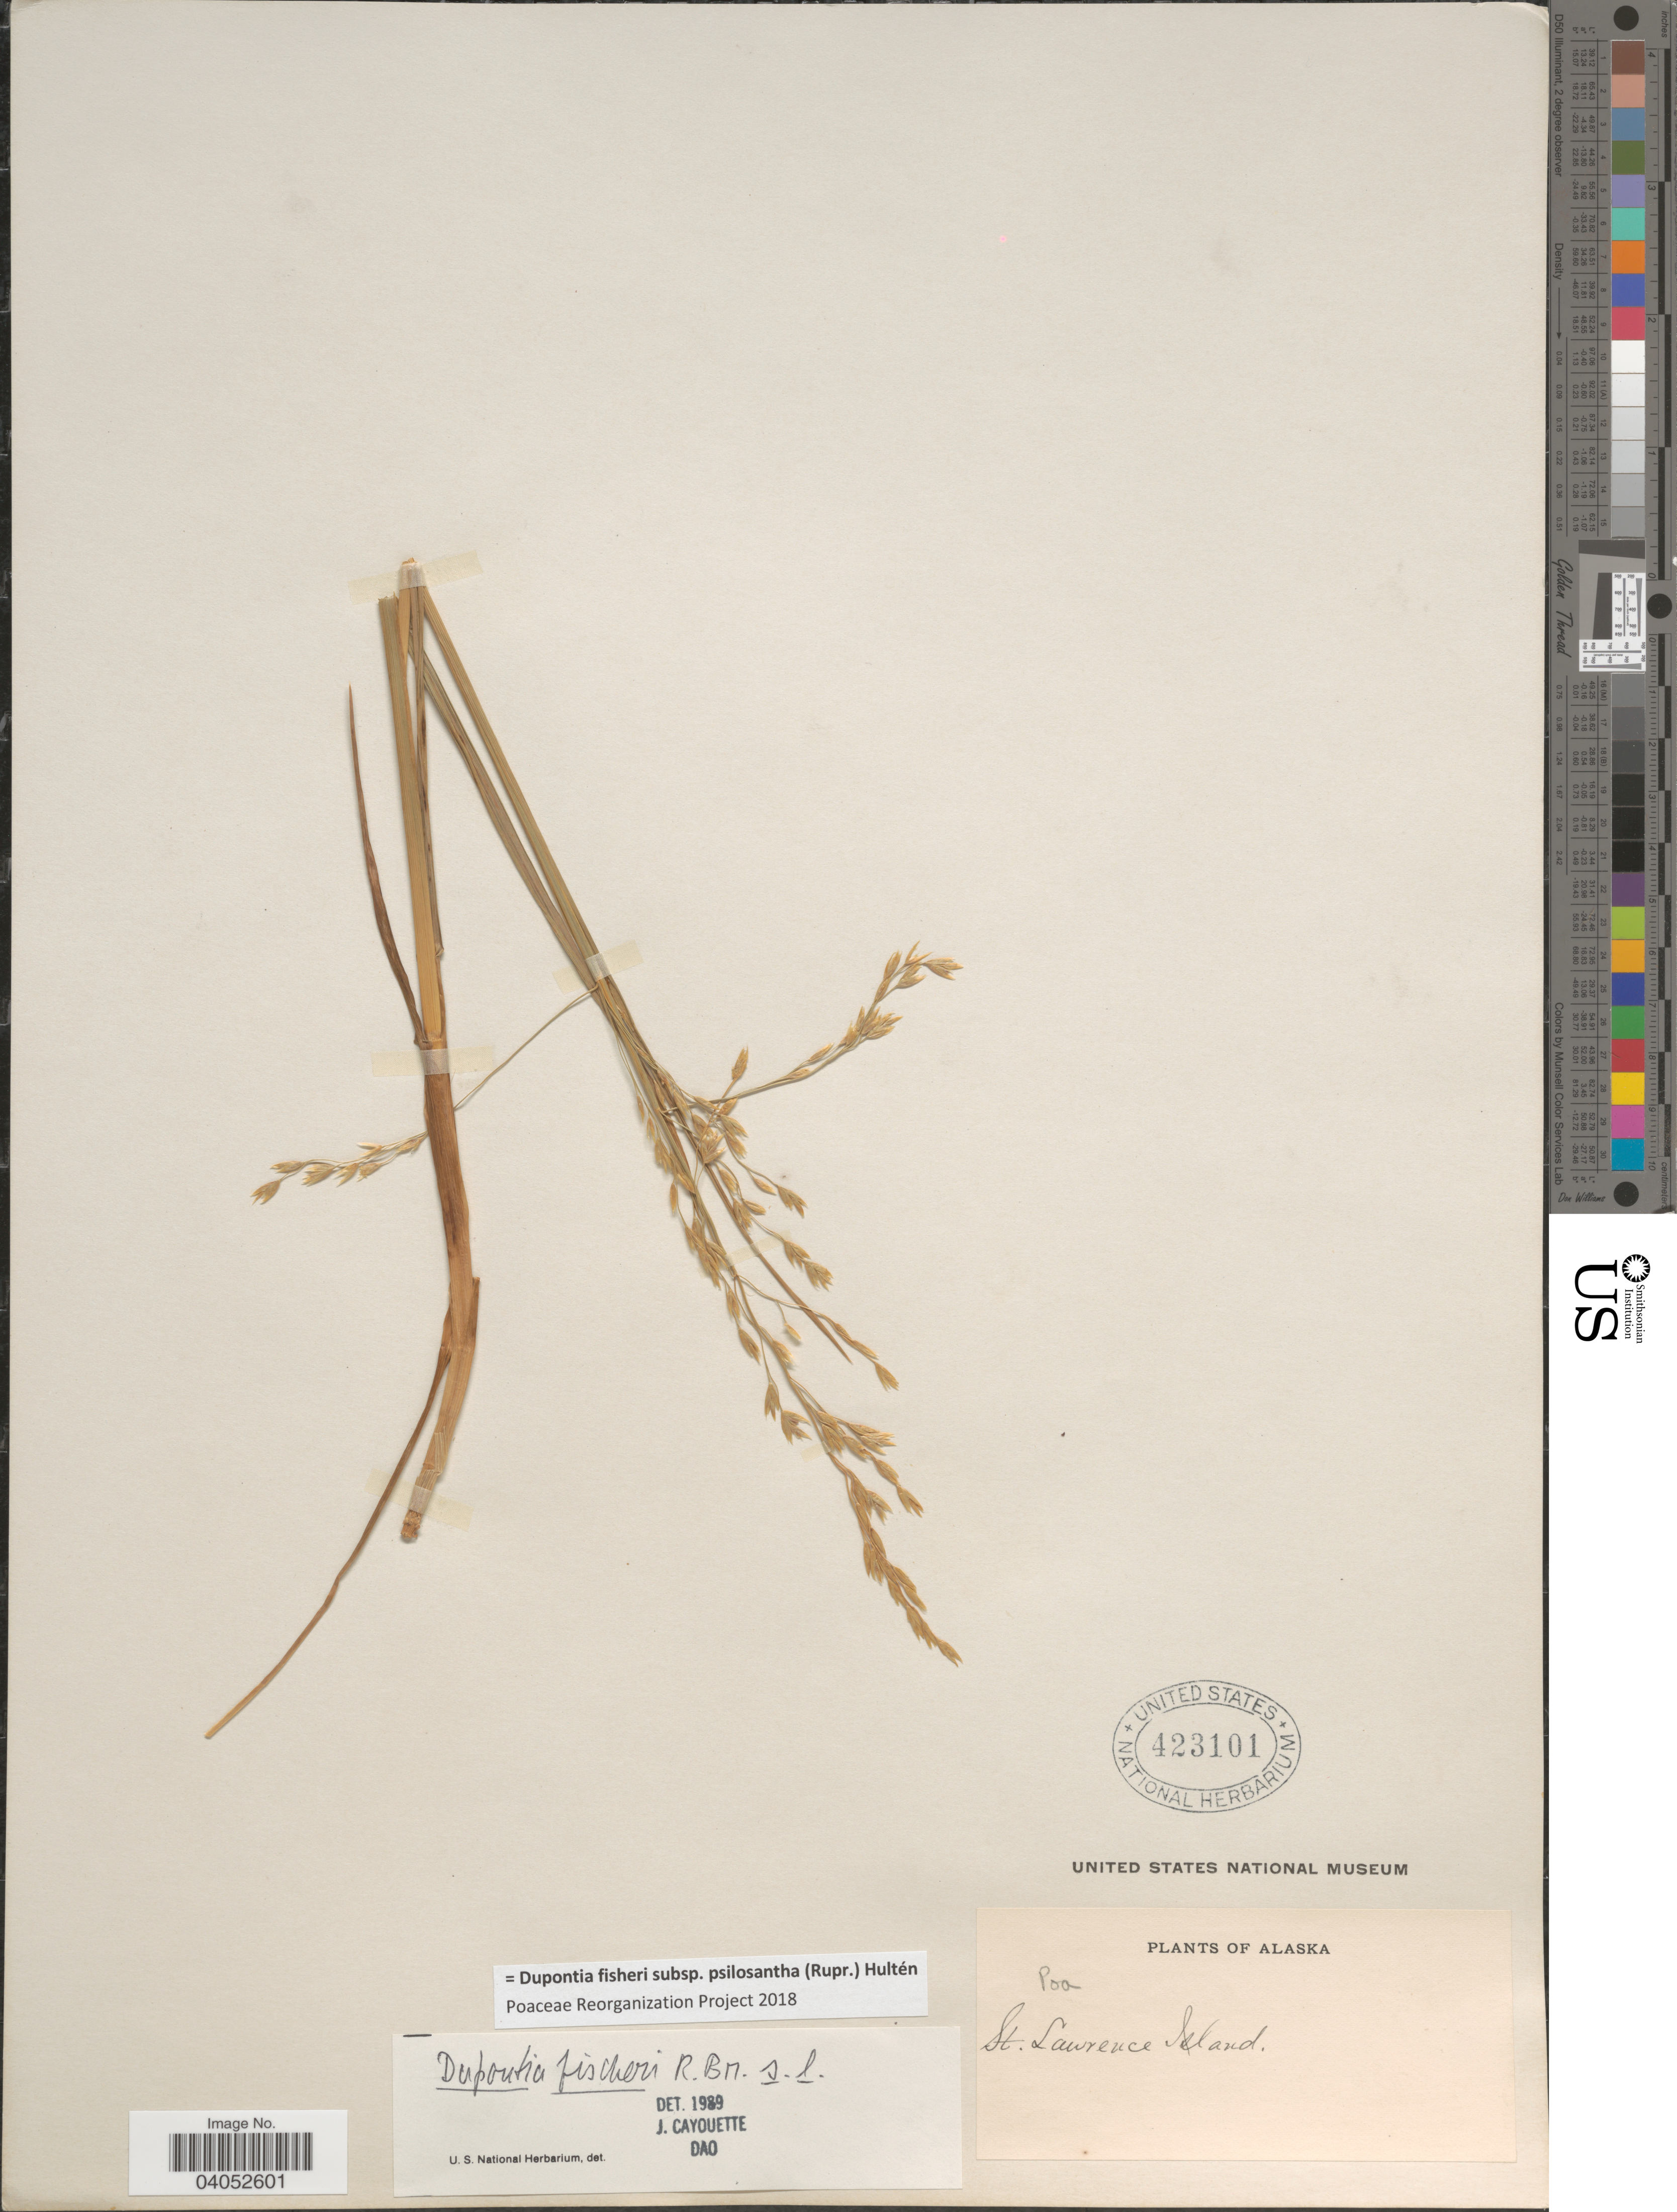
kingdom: Plantae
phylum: Tracheophyta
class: Liliopsida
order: Poales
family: Poaceae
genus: Dupontia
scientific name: Dupontia fisheri subsp. psilosantha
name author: (Rupr.) Hultén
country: United States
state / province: Alaska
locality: St. Lawrence Island.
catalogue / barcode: US 423101